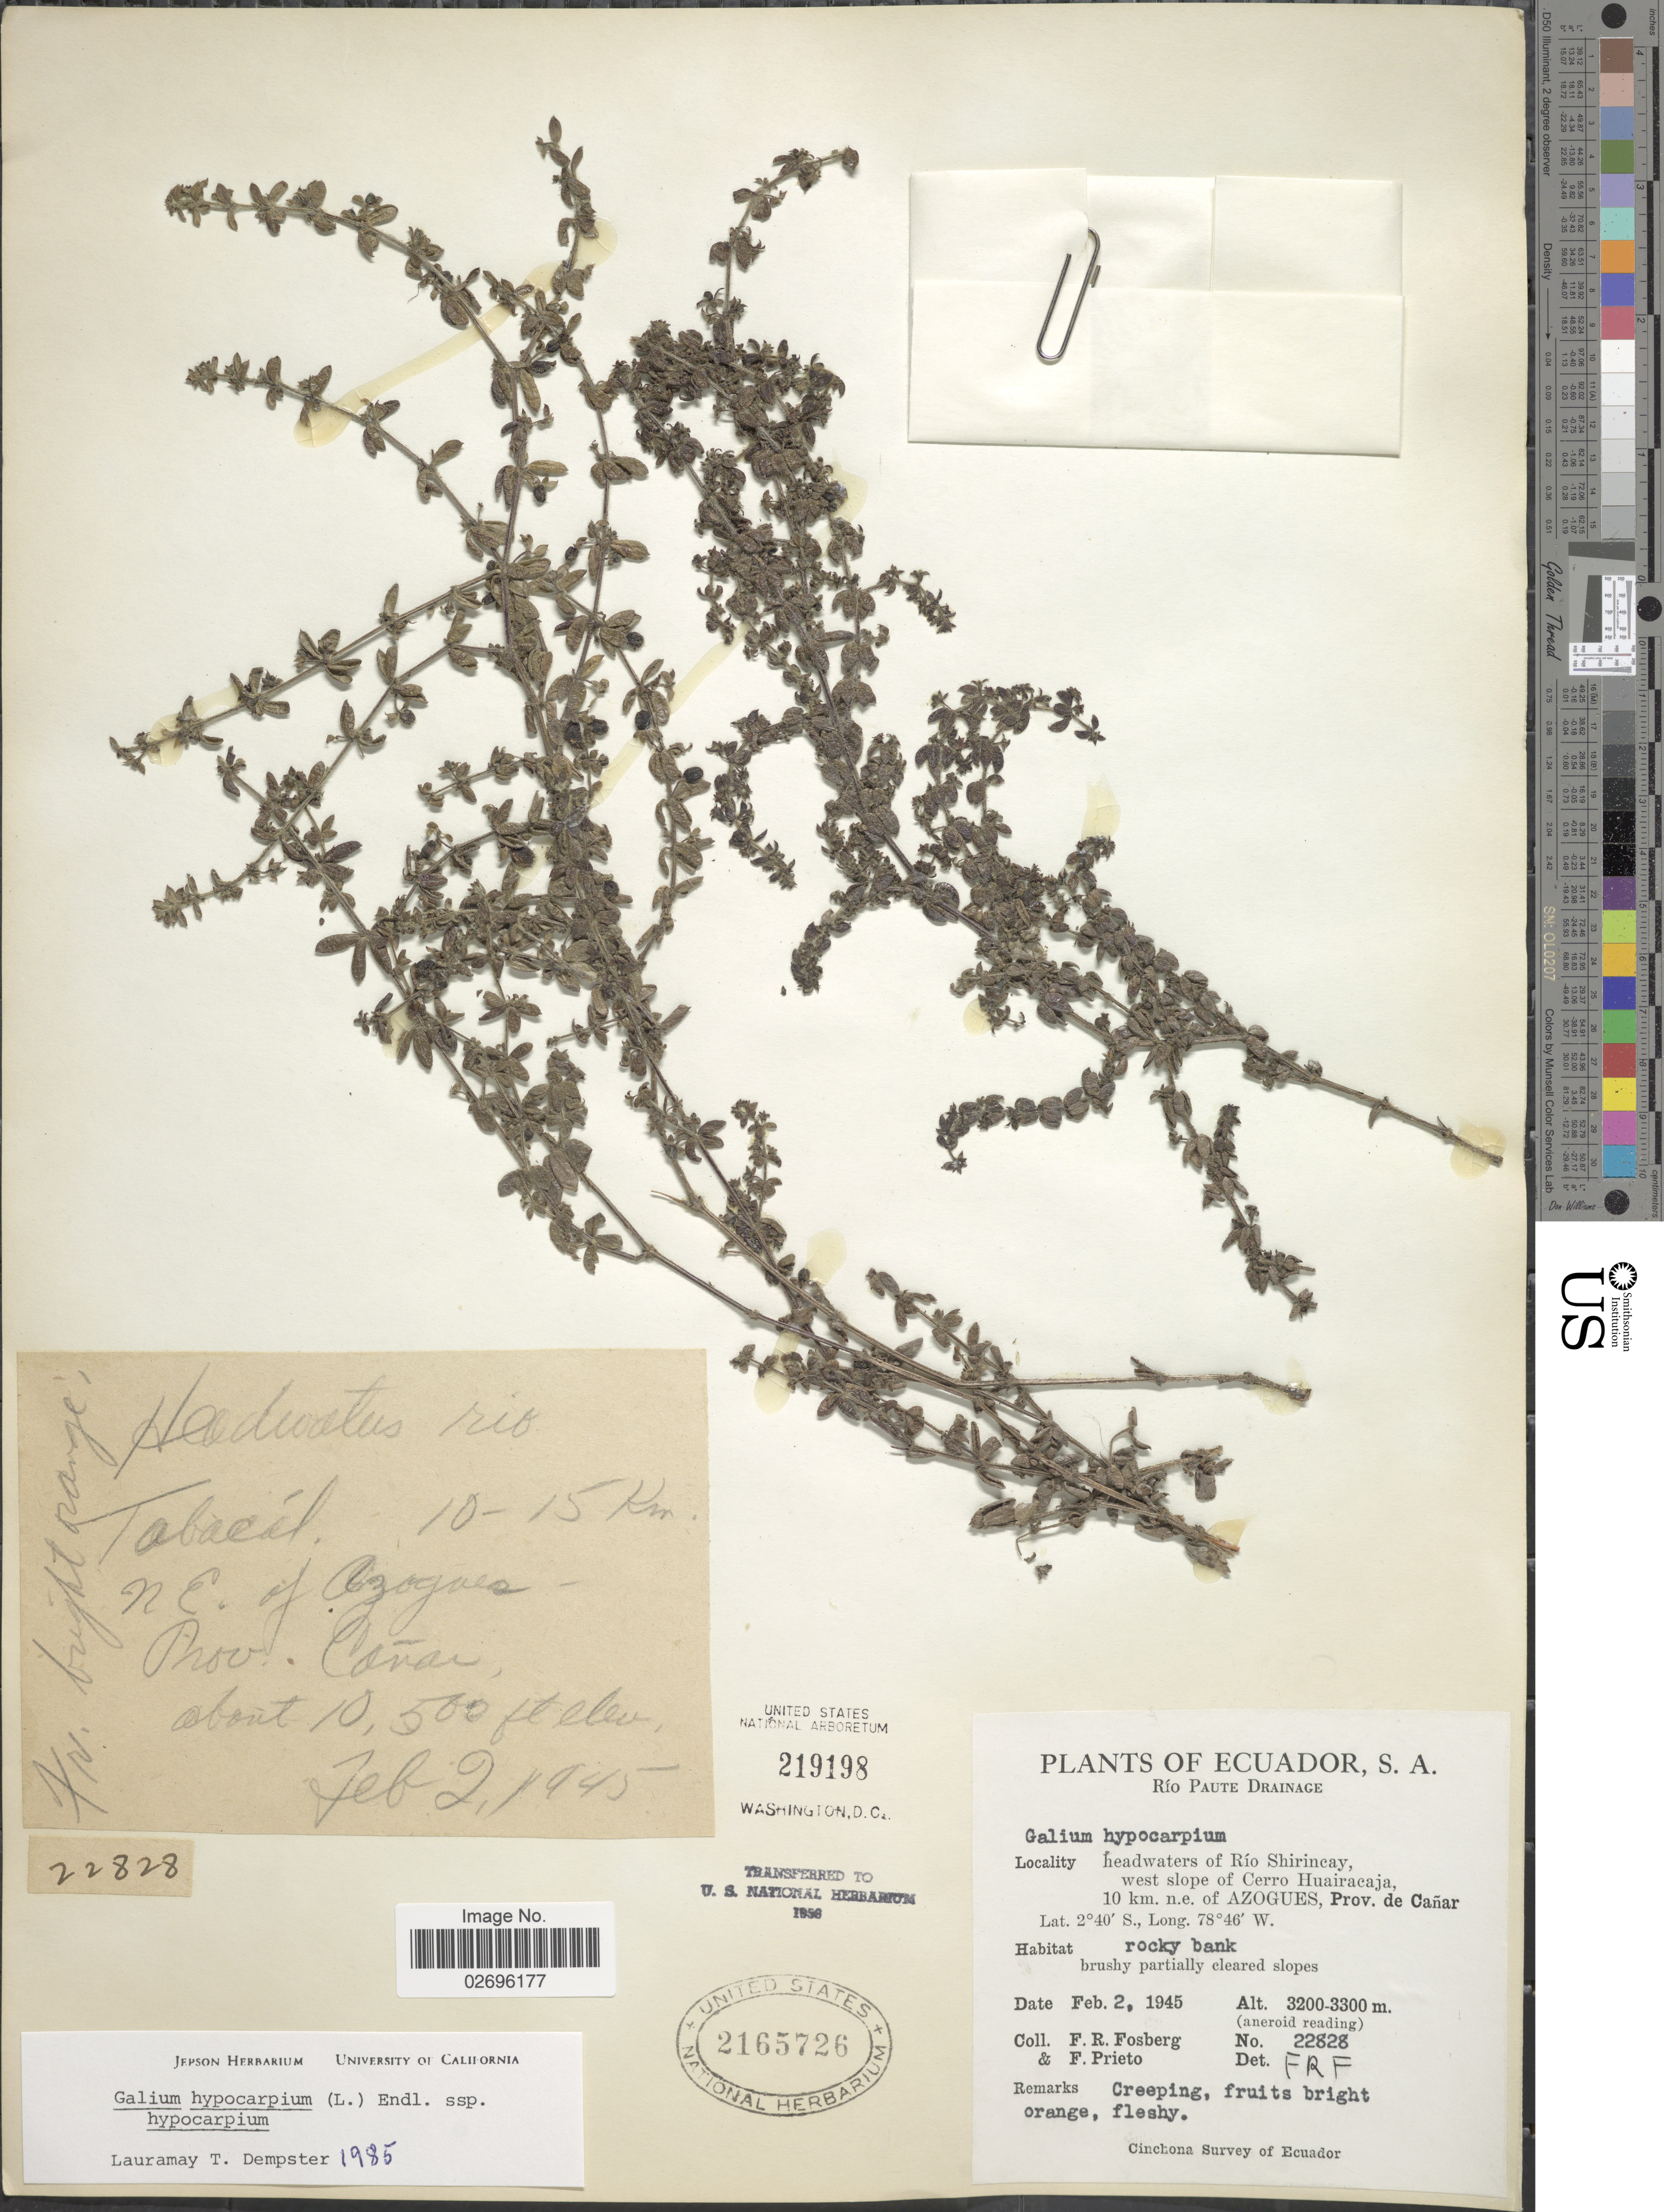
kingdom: Plantae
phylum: Tracheophyta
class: Magnoliopsida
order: Gentianales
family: Rubiaceae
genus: Galium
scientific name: Galium hypocarpium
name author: (L.) Endl. ex Griseb.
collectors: F. R. Fosberg & F. Prieto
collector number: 22828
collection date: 1945-02-02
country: Ecuador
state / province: Cañar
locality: Río Paute Drainage. Headwaters of Río Shirincay, west slope of Cerro Huairacaja, 10 km. n.e. of Azogues. Tabacad. 10-15 Km.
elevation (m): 3200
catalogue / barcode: US 2165726